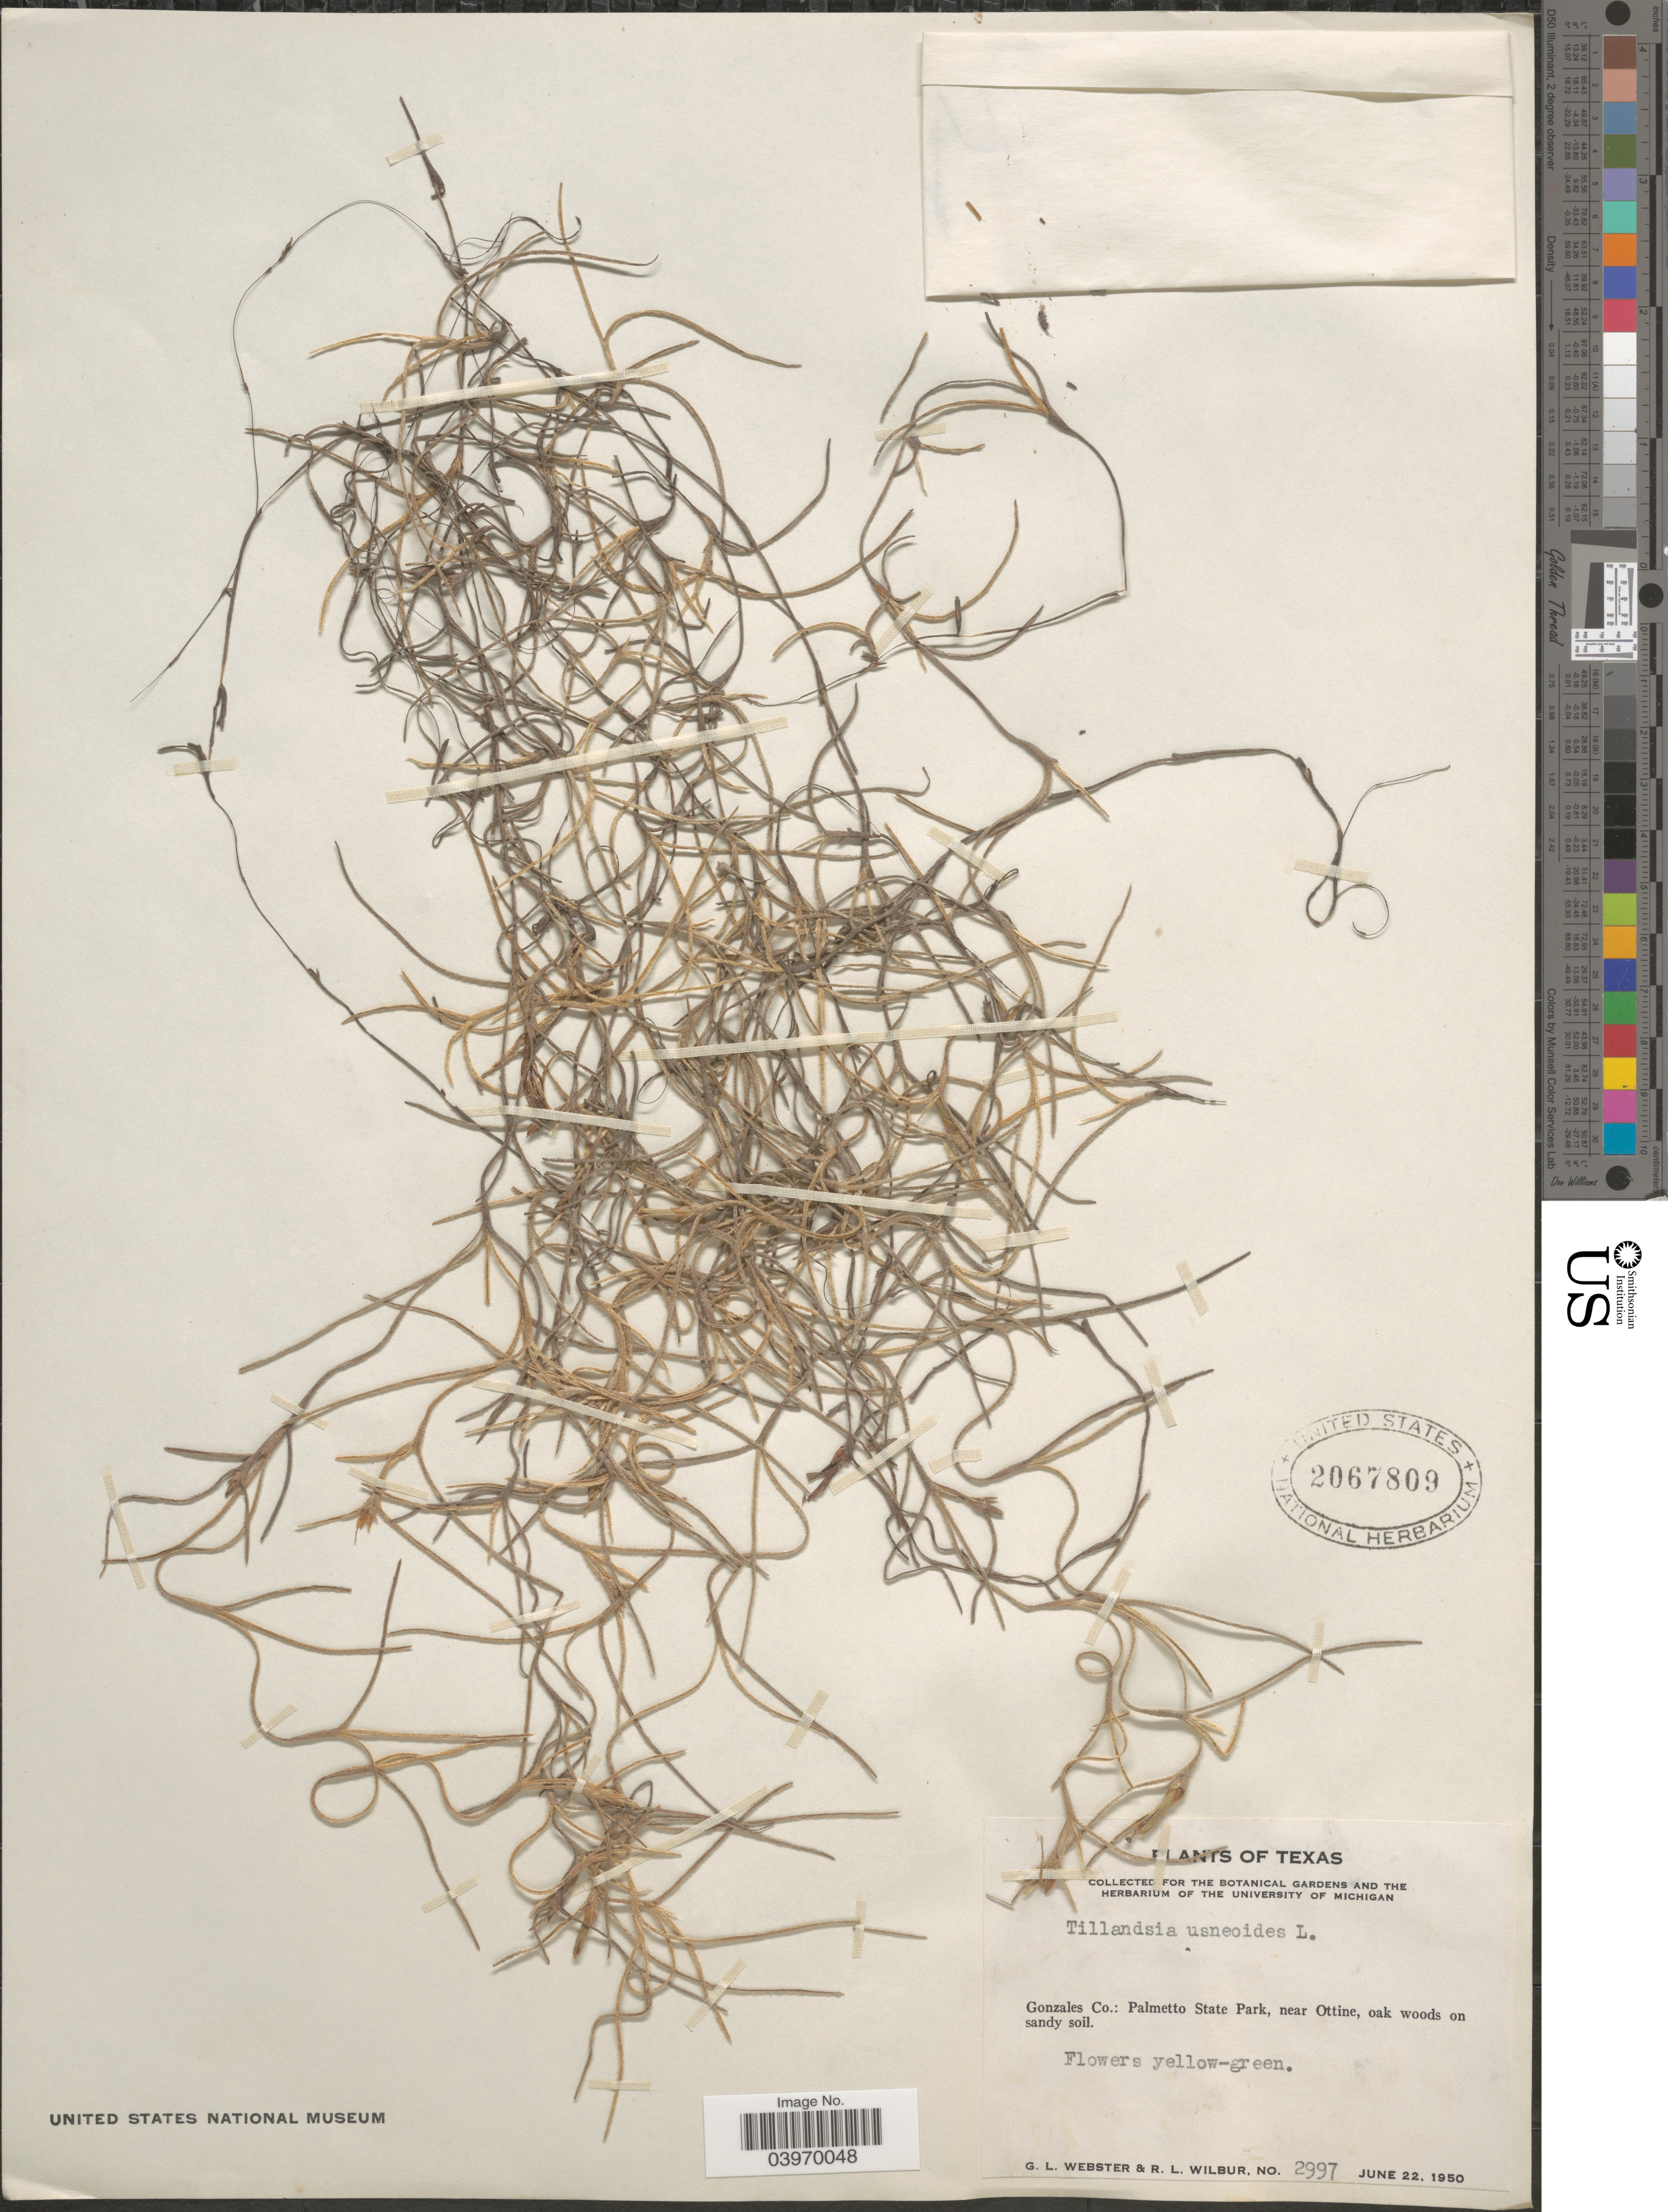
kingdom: Plantae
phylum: Tracheophyta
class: Liliopsida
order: Poales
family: Bromeliaceae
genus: Tillandsia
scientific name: Tillandsia usneoides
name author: (L.) L.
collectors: G. L. Webster & R. L. Wilbur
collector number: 2997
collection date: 1950-06-22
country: United States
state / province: Texas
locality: Gonzales Co.: Palmetto State Park, near Ottine, oak woods on sandy soil.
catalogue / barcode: US 2067809